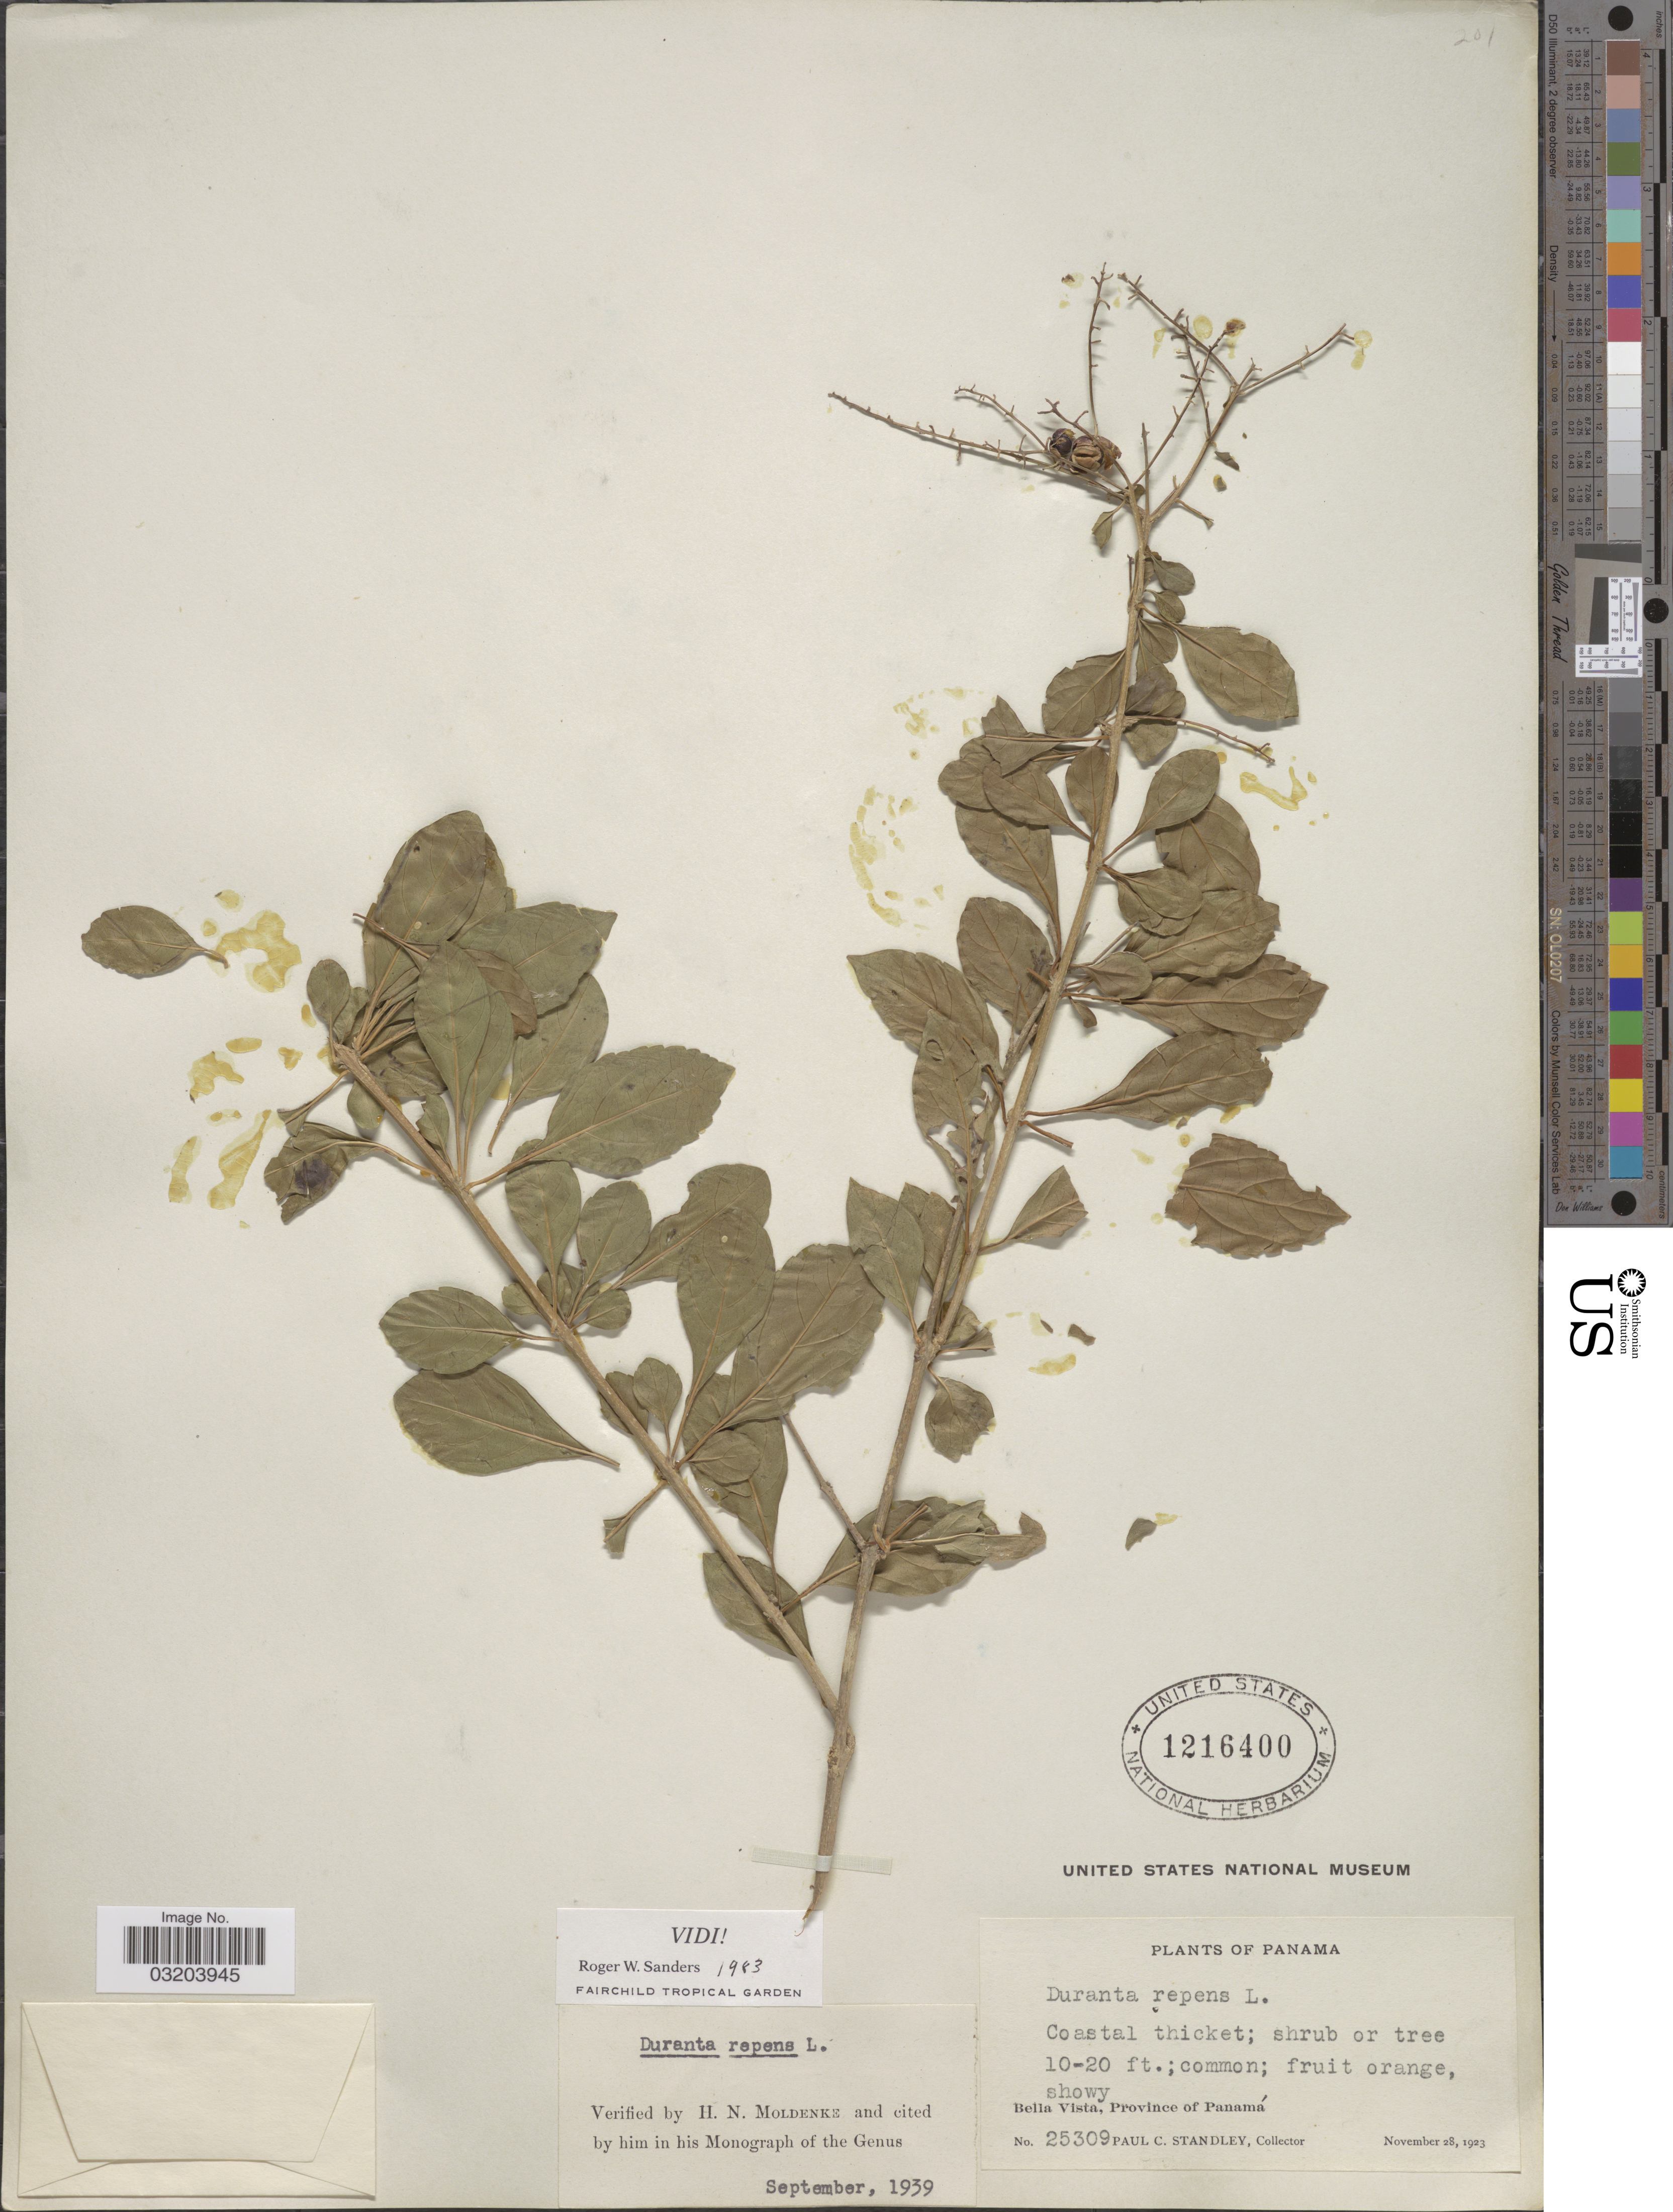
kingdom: Plantae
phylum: Tracheophyta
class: Magnoliopsida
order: Lamiales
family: Verbenaceae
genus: Duranta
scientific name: Duranta erecta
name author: L.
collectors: P. C. Standley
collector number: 25309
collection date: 1923-11-28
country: Panama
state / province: Panamá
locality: Bella Vista.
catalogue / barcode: US 1216400